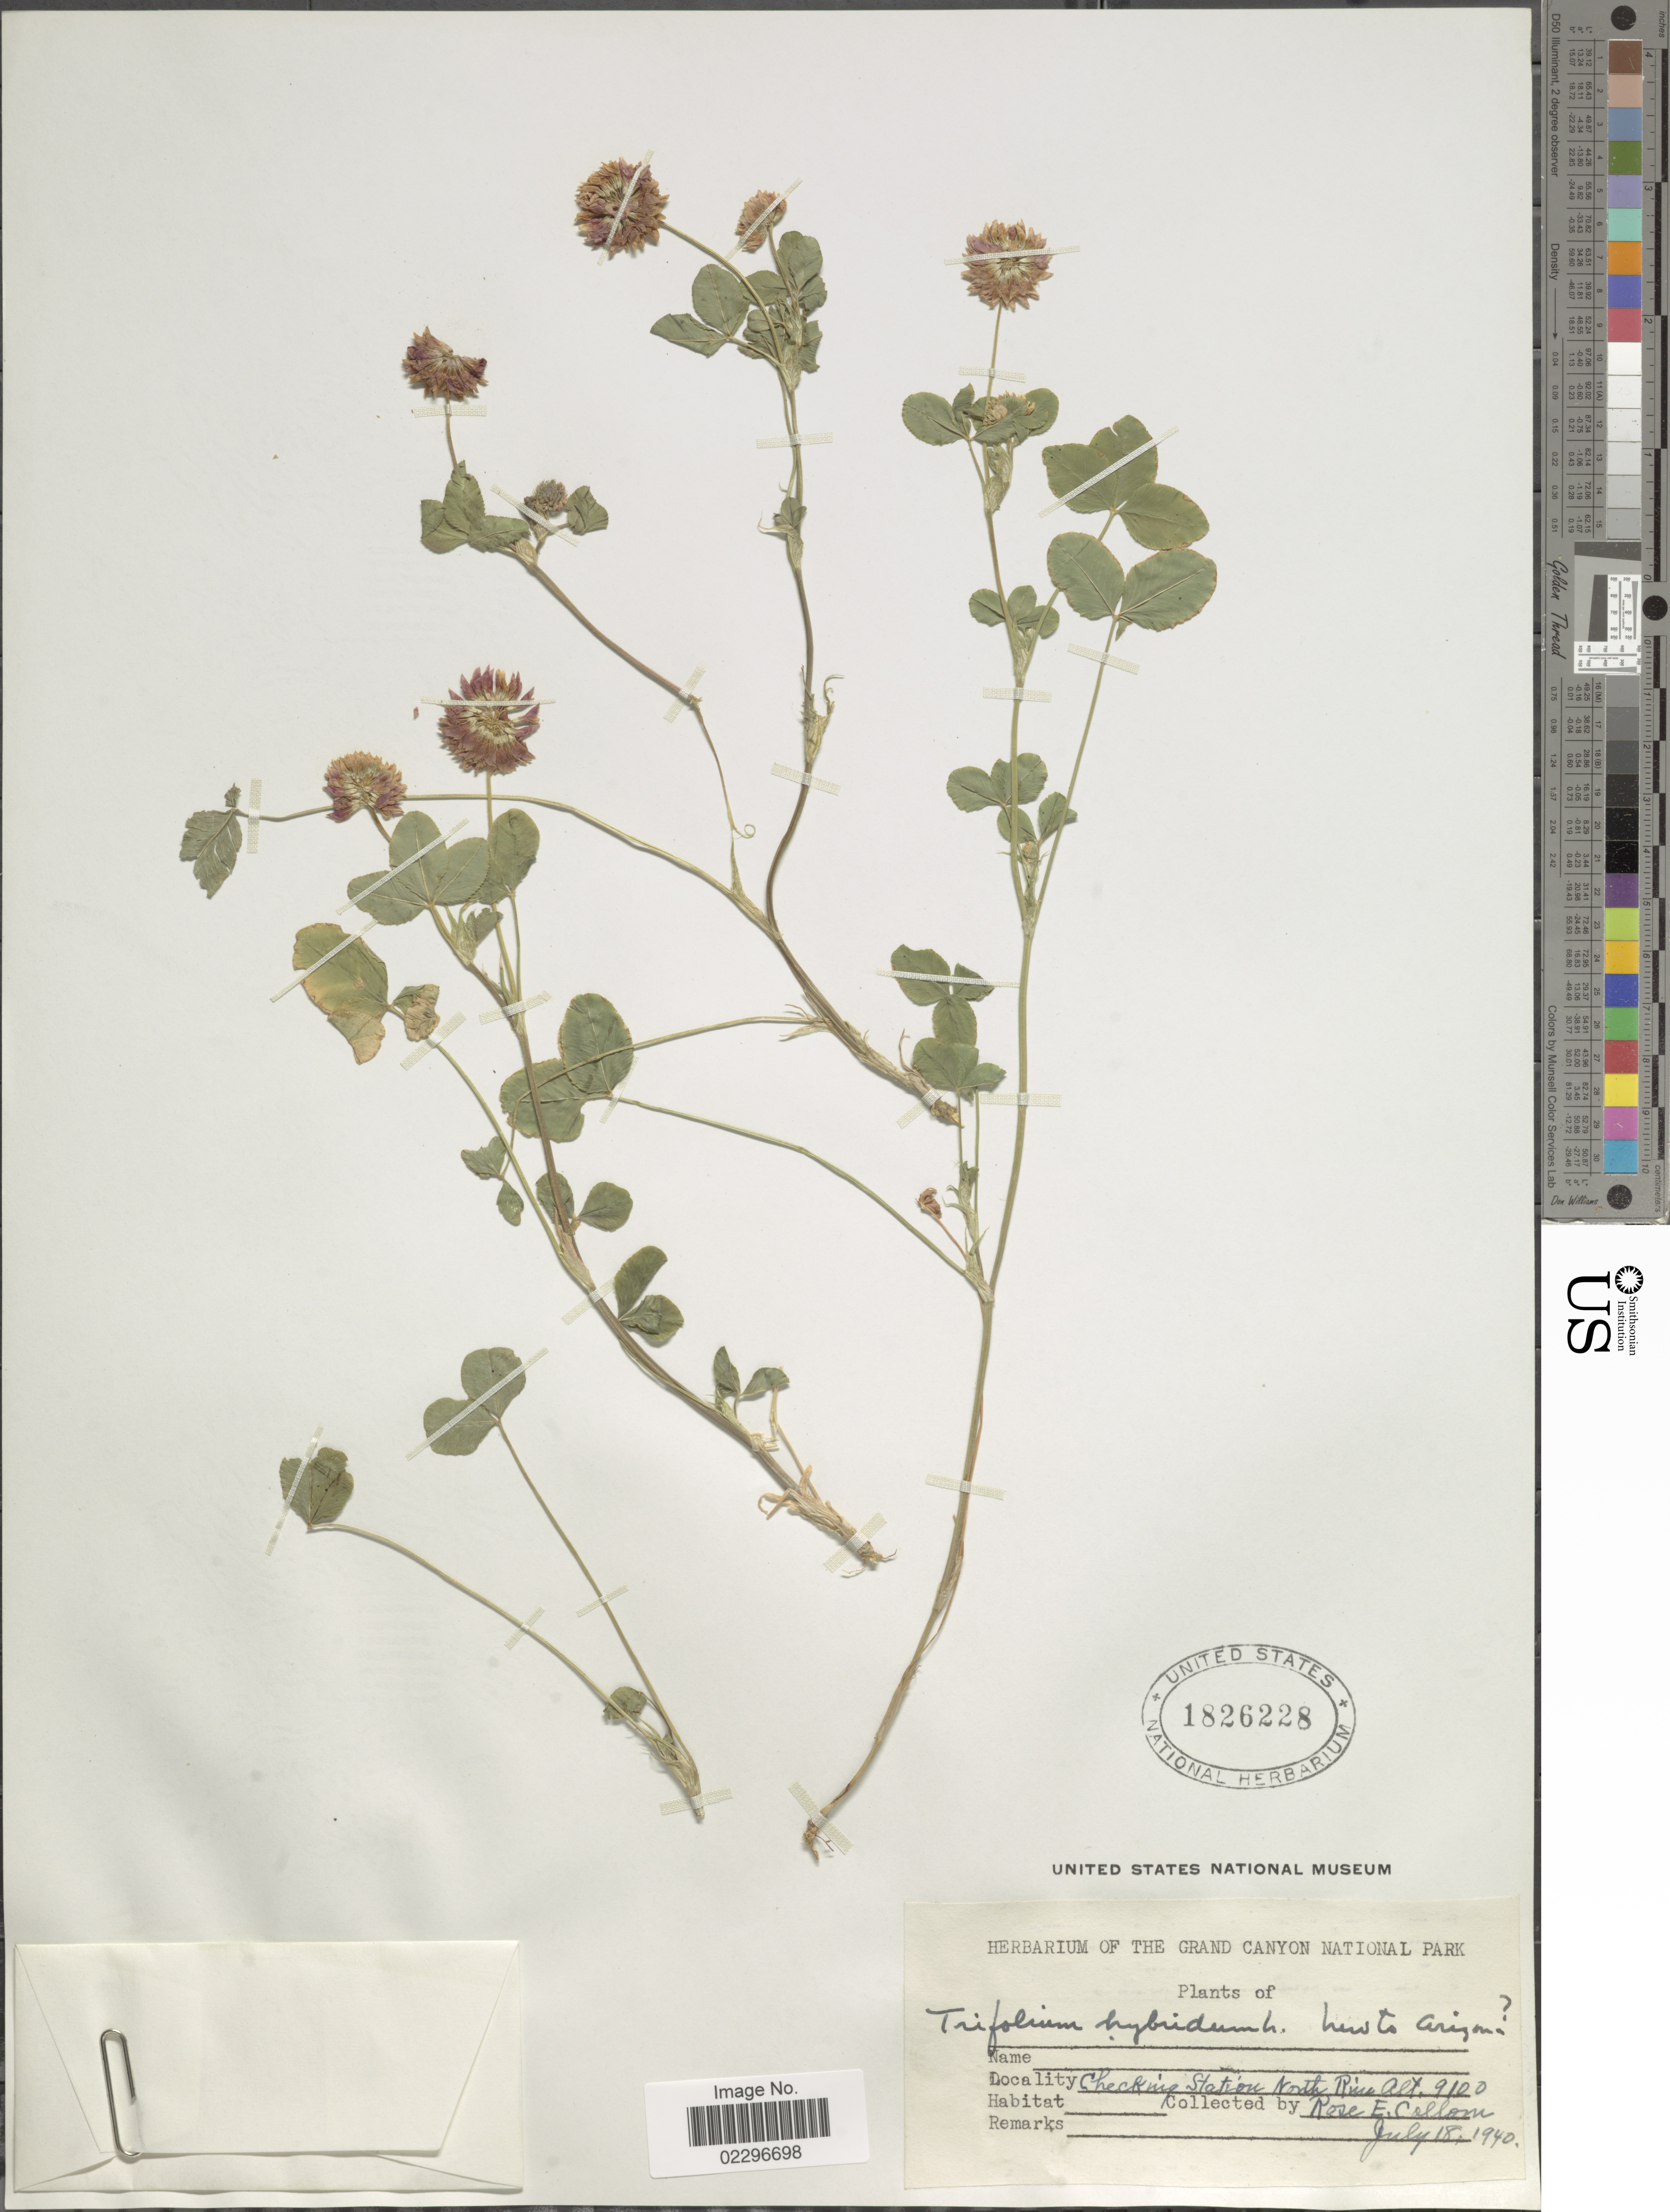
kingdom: Plantae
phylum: Tracheophyta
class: Magnoliopsida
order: Fabales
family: Fabaceae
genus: Trifolium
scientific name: Trifolium hybridum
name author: L.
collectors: R. E. Collom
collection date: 1940-07-18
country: United States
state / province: Arizona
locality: Checking Station North Rim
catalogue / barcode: US 1826228